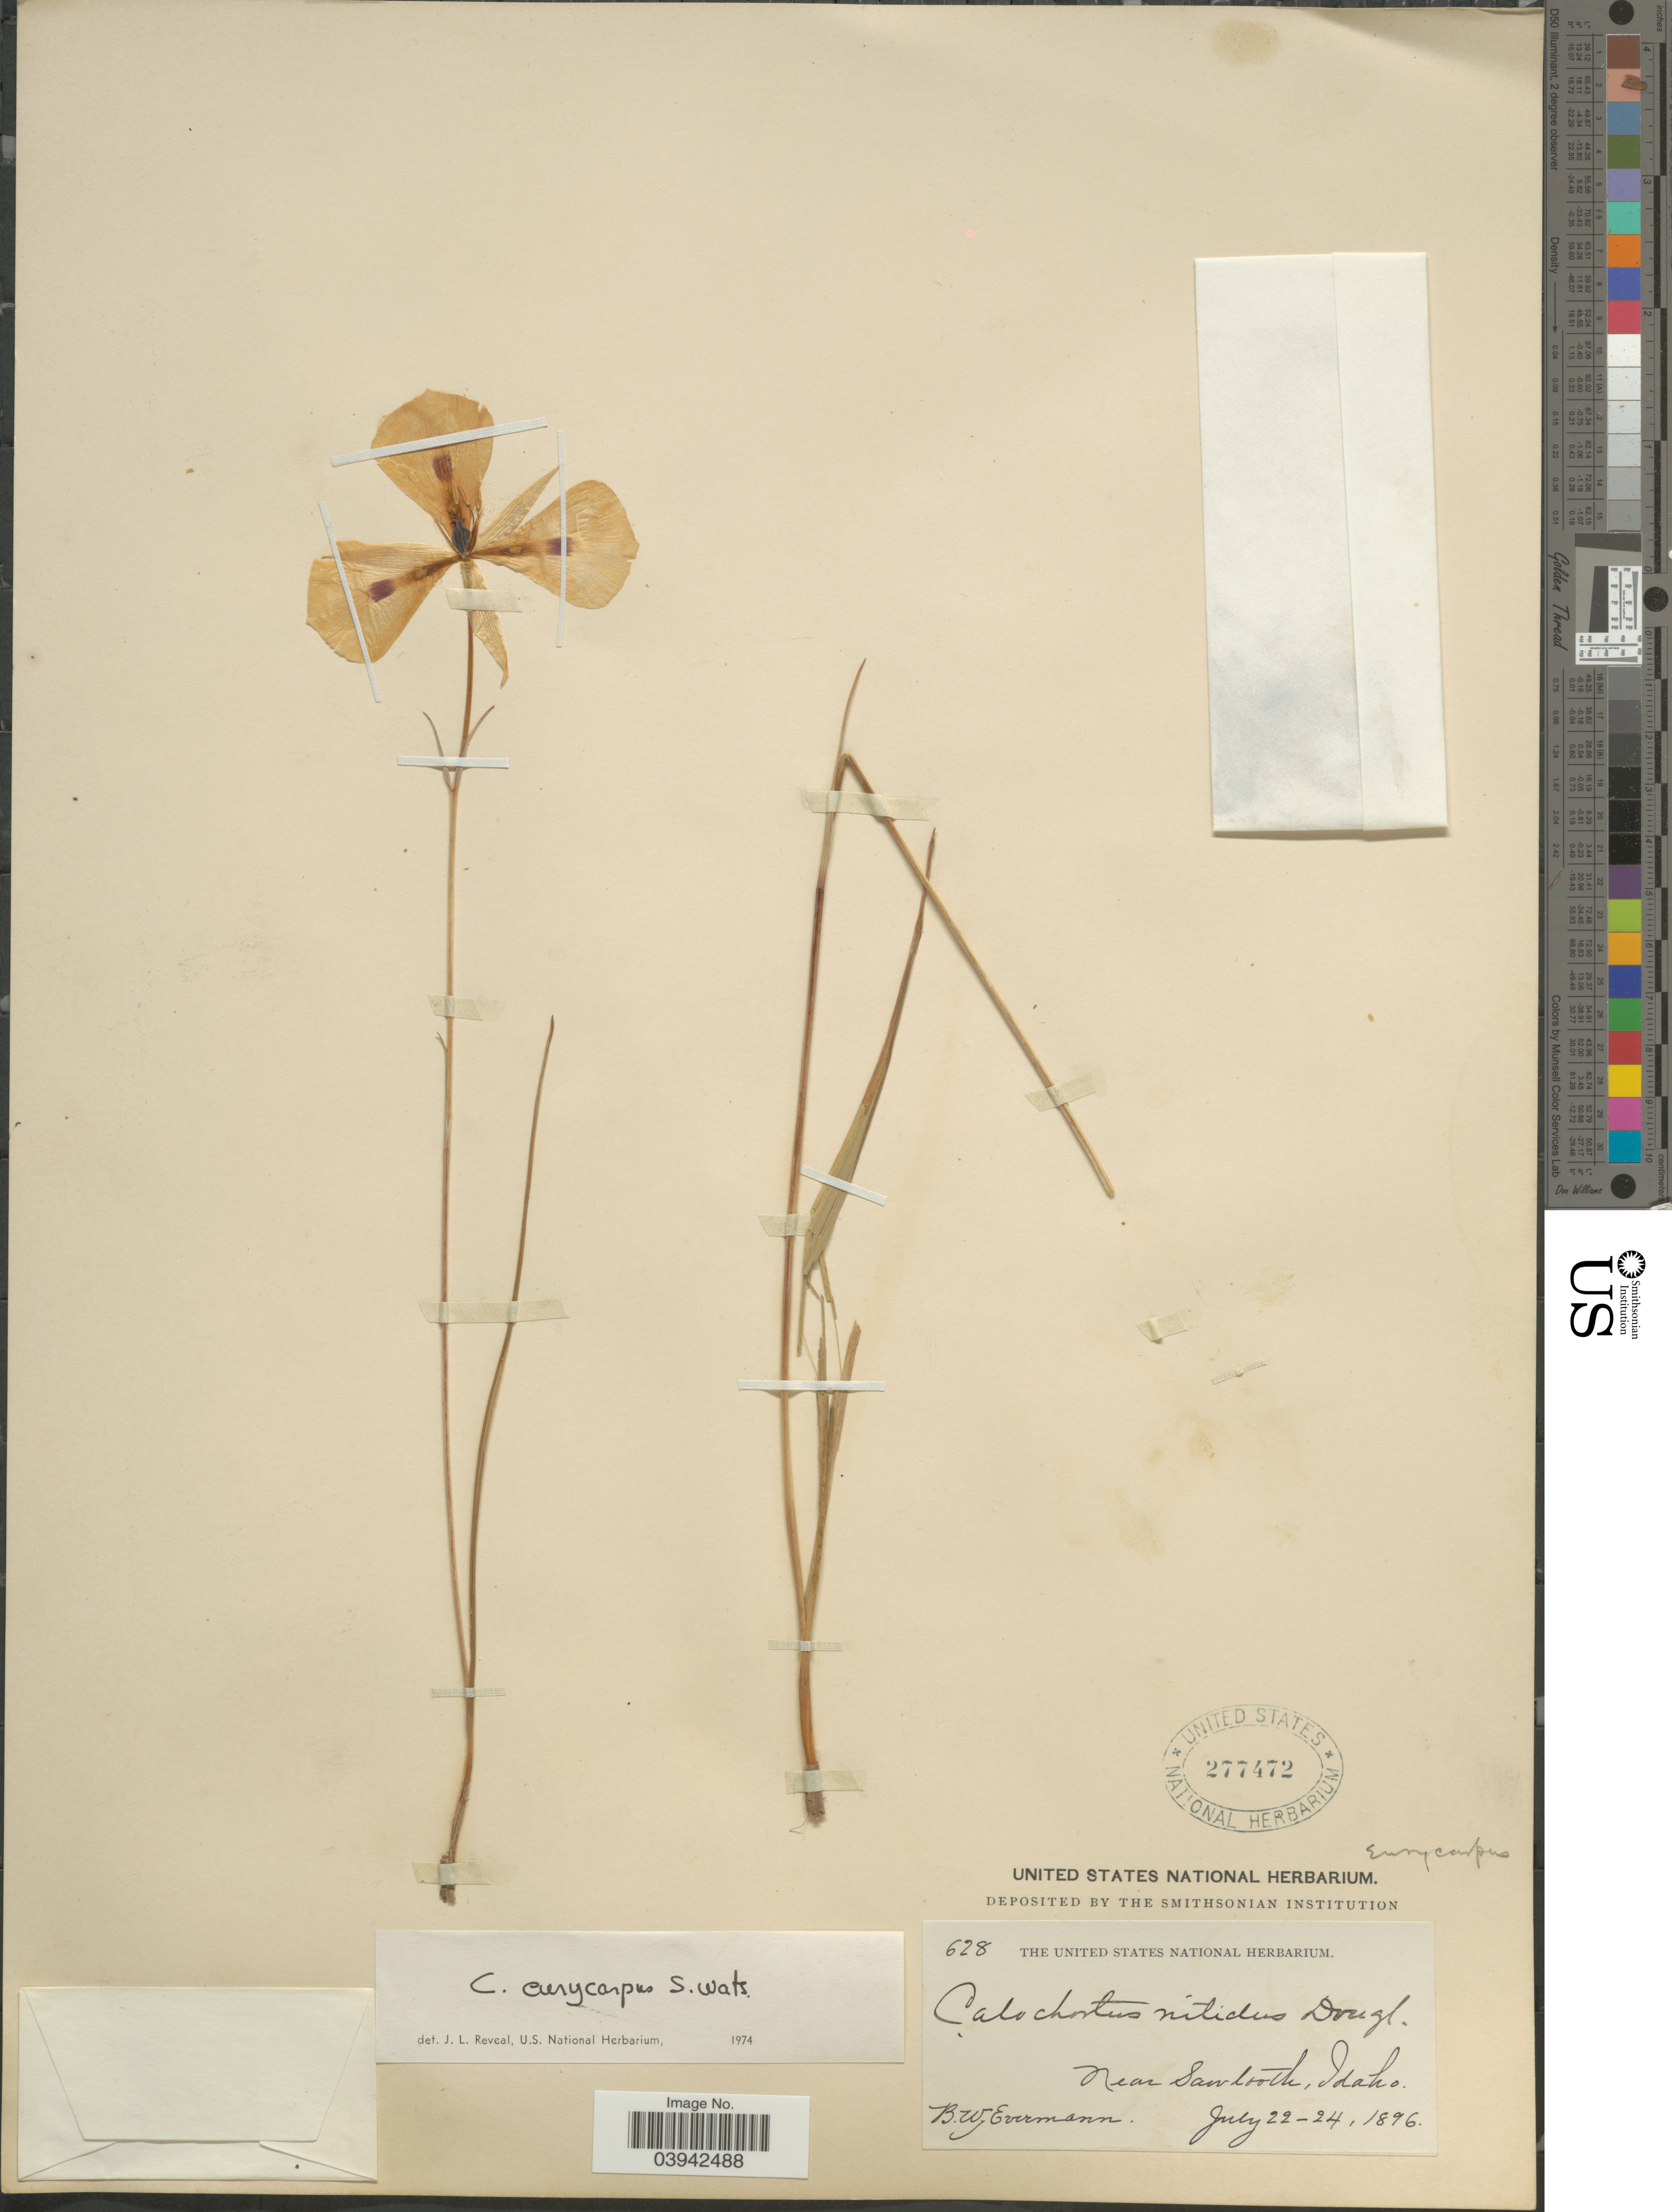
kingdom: Plantae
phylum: Tracheophyta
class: Liliopsida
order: Liliales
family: Liliaceae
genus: Calochortus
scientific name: Calochortus eurycarpus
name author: S. Watson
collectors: B. W. Evermann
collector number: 628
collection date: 1896-07-22/1896-07-24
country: United States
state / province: Idaho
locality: Near Sawtooth.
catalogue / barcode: US 277472